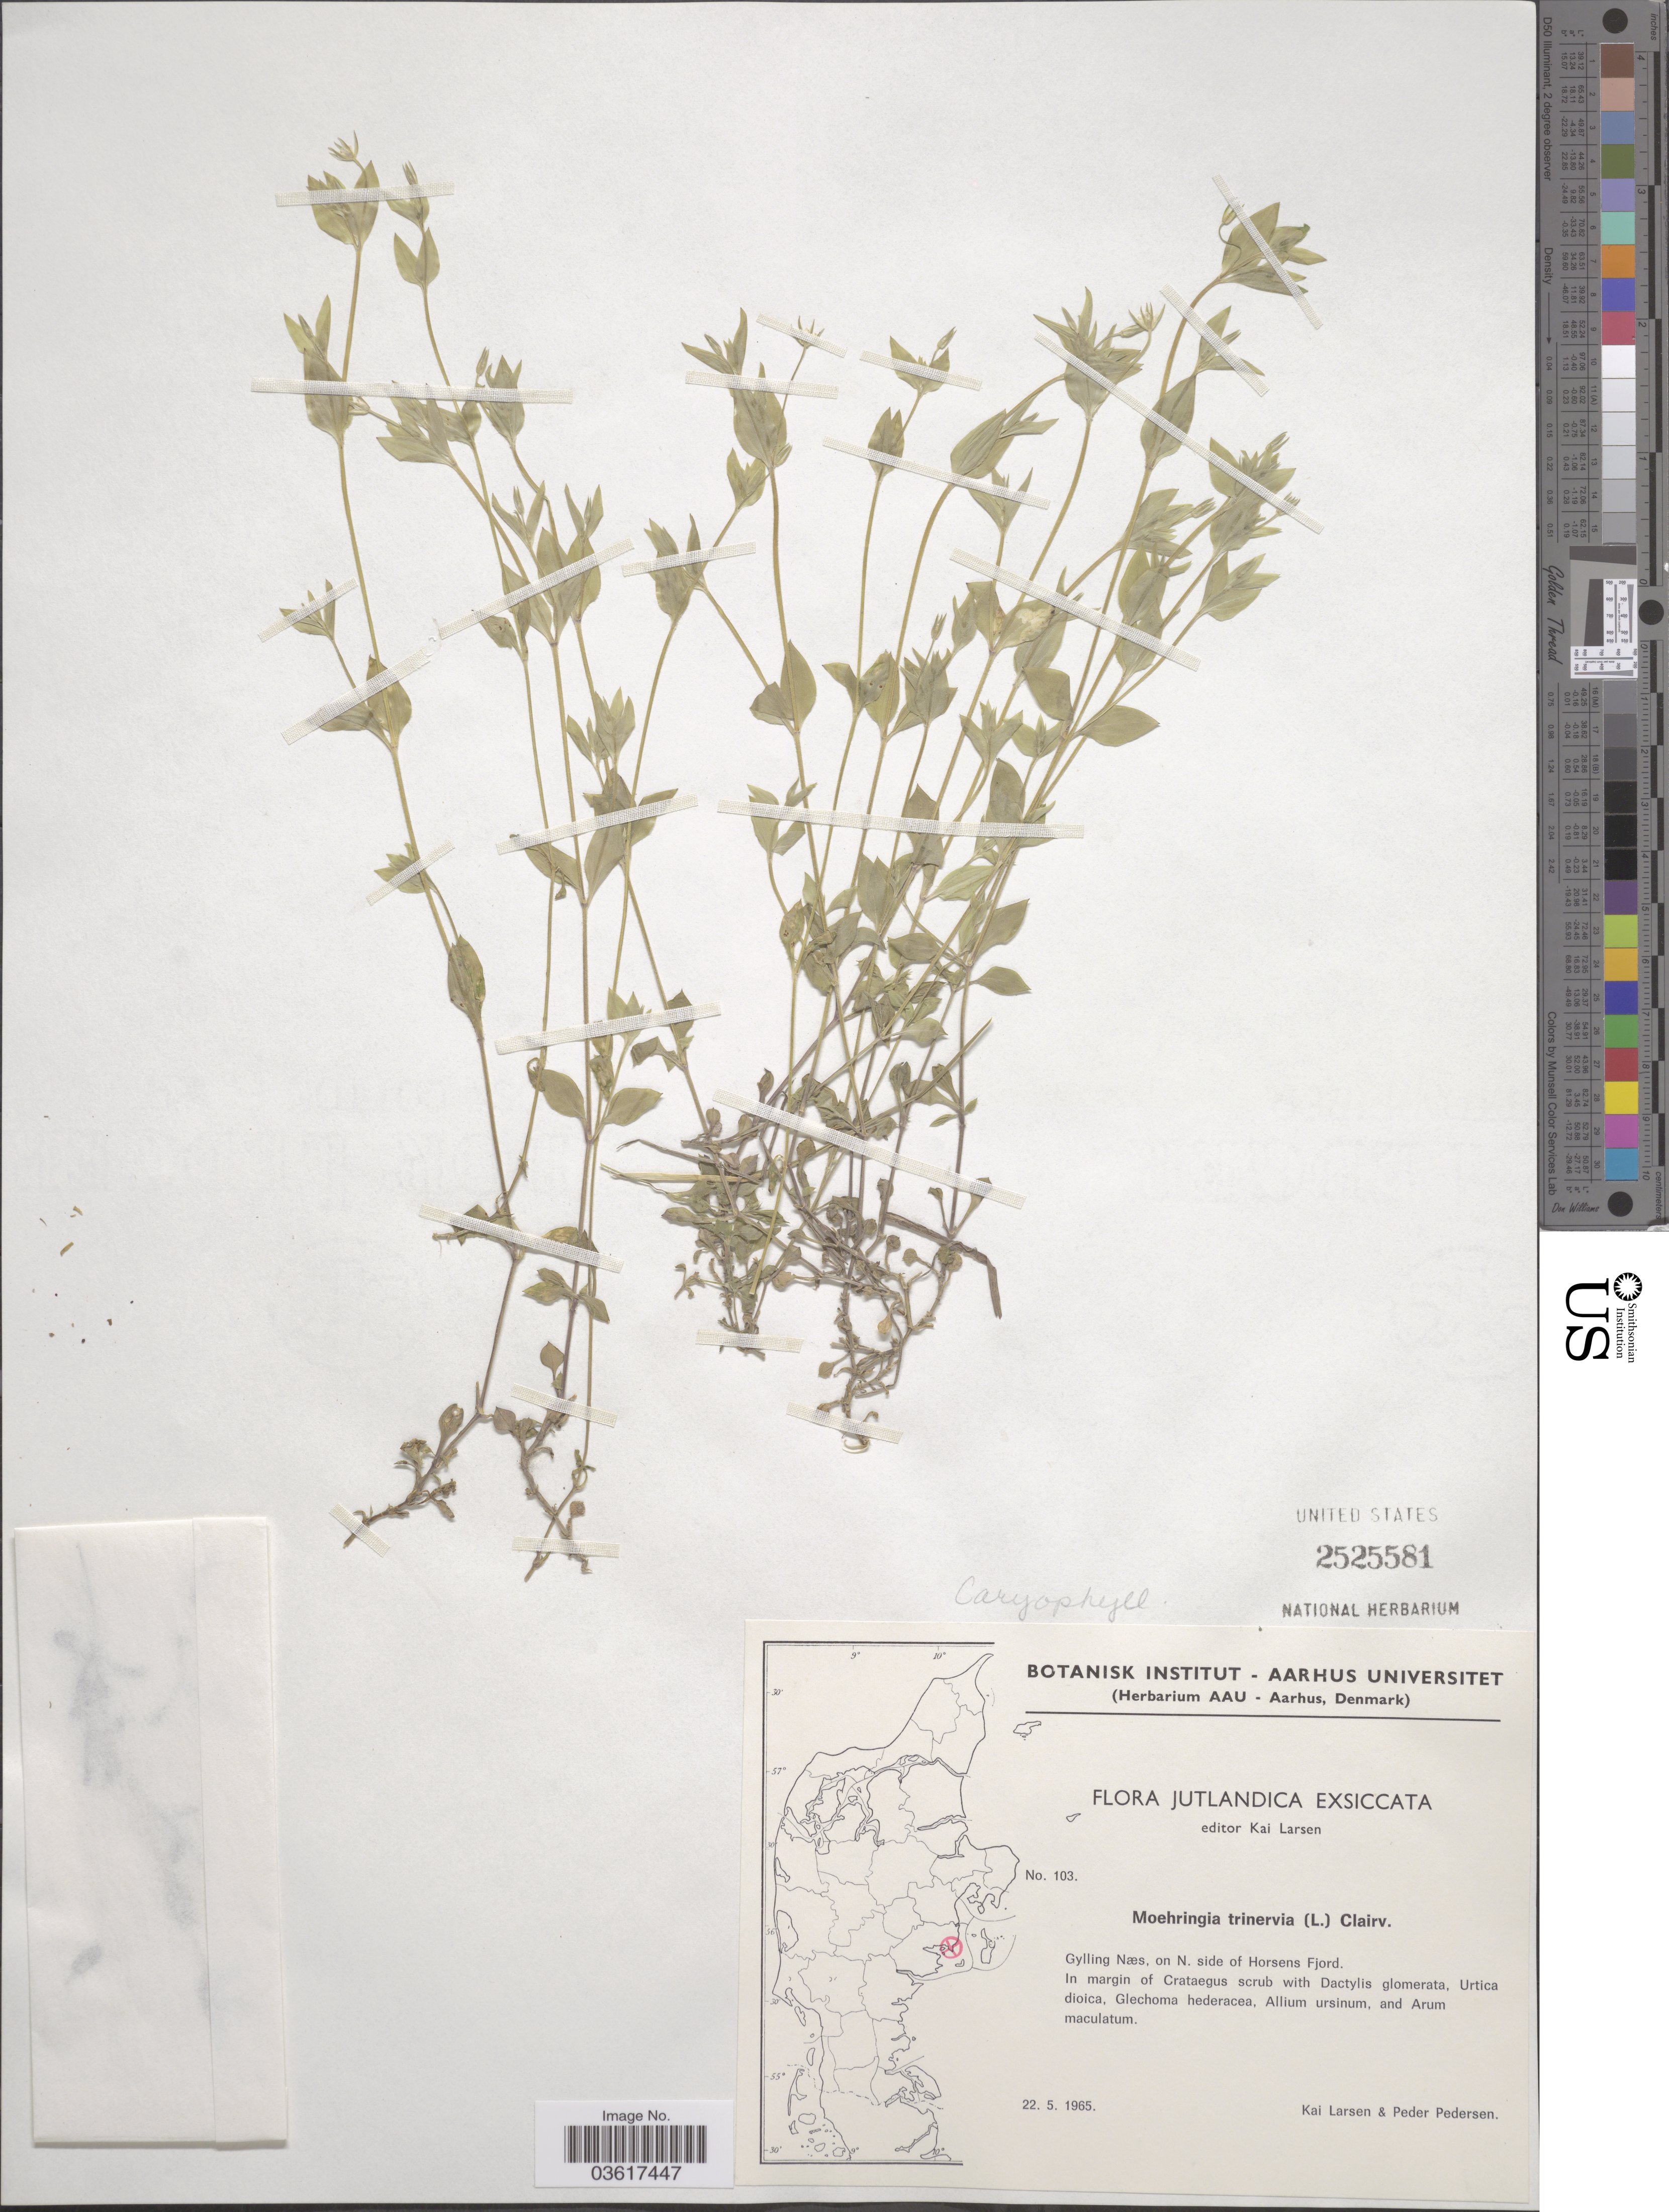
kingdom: Plantae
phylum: Tracheophyta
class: Magnoliopsida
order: Caryophyllales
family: Caryophyllaceae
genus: Moehringia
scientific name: Moehringia trinervia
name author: (L.) Clairv.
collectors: K. Larsen & P. Pedersen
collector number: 103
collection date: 1965-05-22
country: Denmark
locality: Jutlandica. Gylling Næs, on N. side of Horsens Fjord.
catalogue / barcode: US 2525581